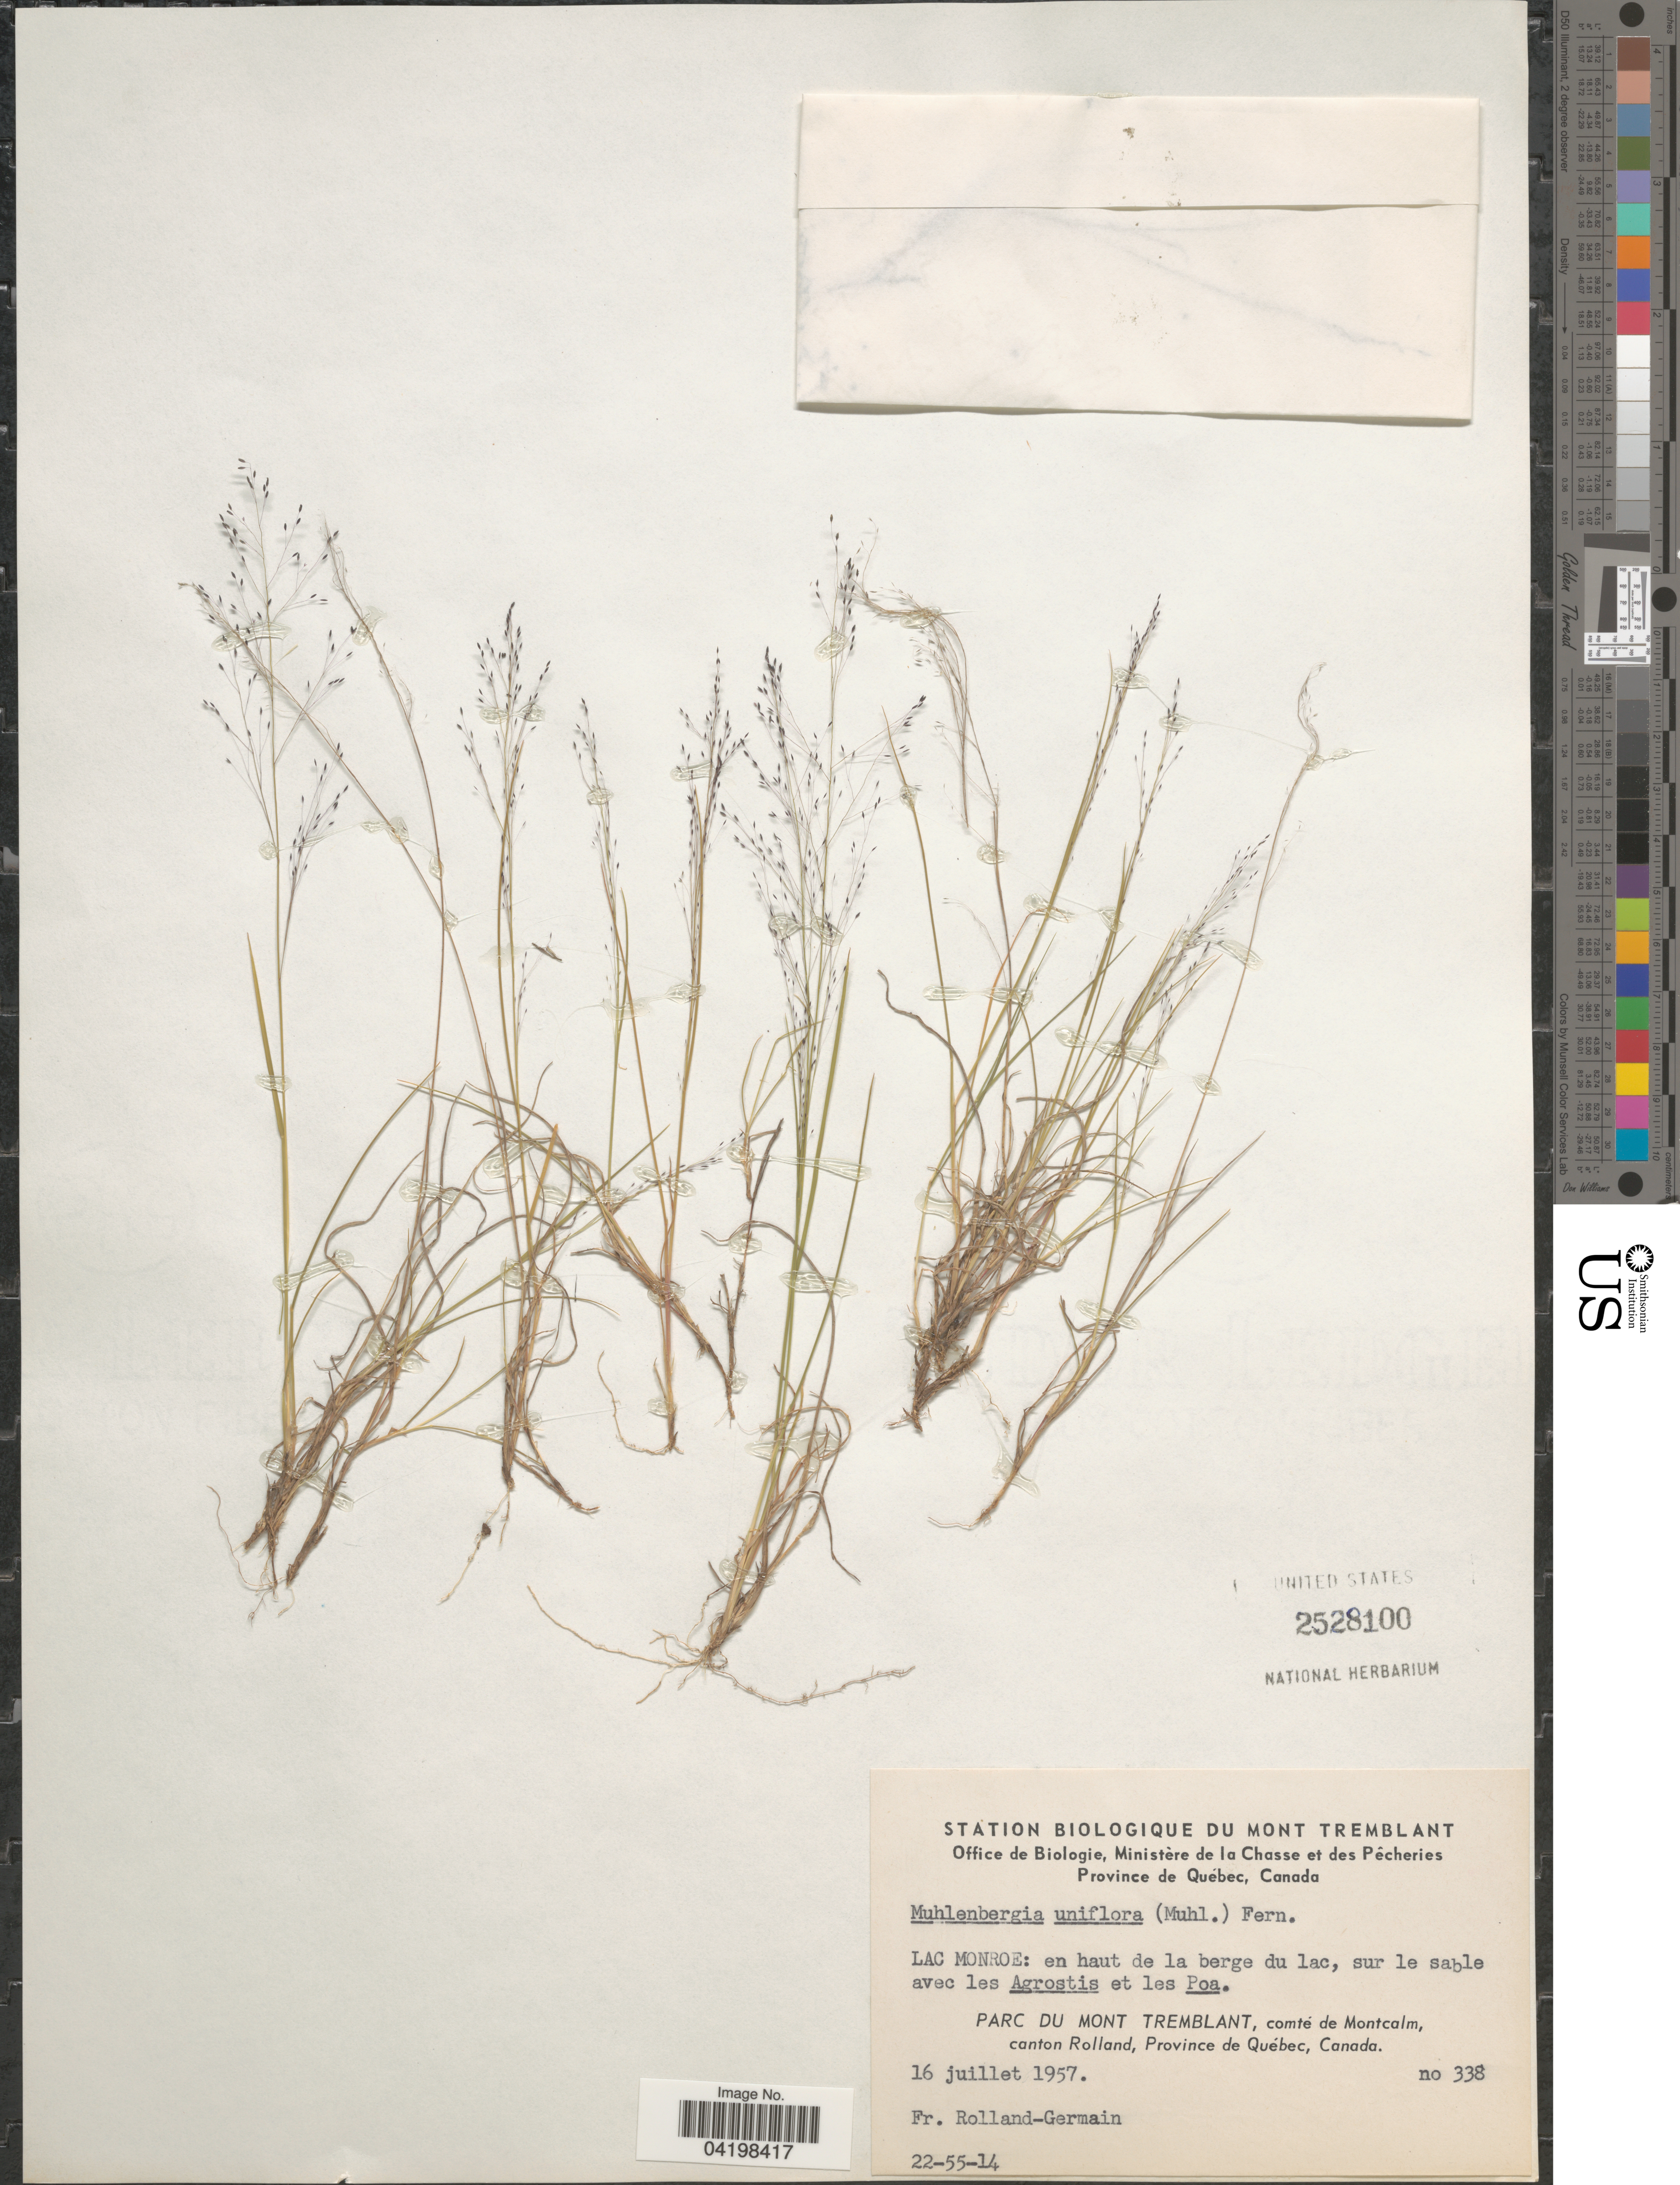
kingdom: Plantae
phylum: Tracheophyta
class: Liliopsida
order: Poales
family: Poaceae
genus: Muhlenbergia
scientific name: Muhlenbergia uniflora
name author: (Muhl.) Fernald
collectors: Rolland-Germain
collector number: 338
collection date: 1957-07-16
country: Canada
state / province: Quebec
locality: Lac Monroe: en haut de la berge du lac, sur le sable. Parc du Mont Tremblant, comté de Montcalm, canton Rolland.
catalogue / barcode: US 2528100